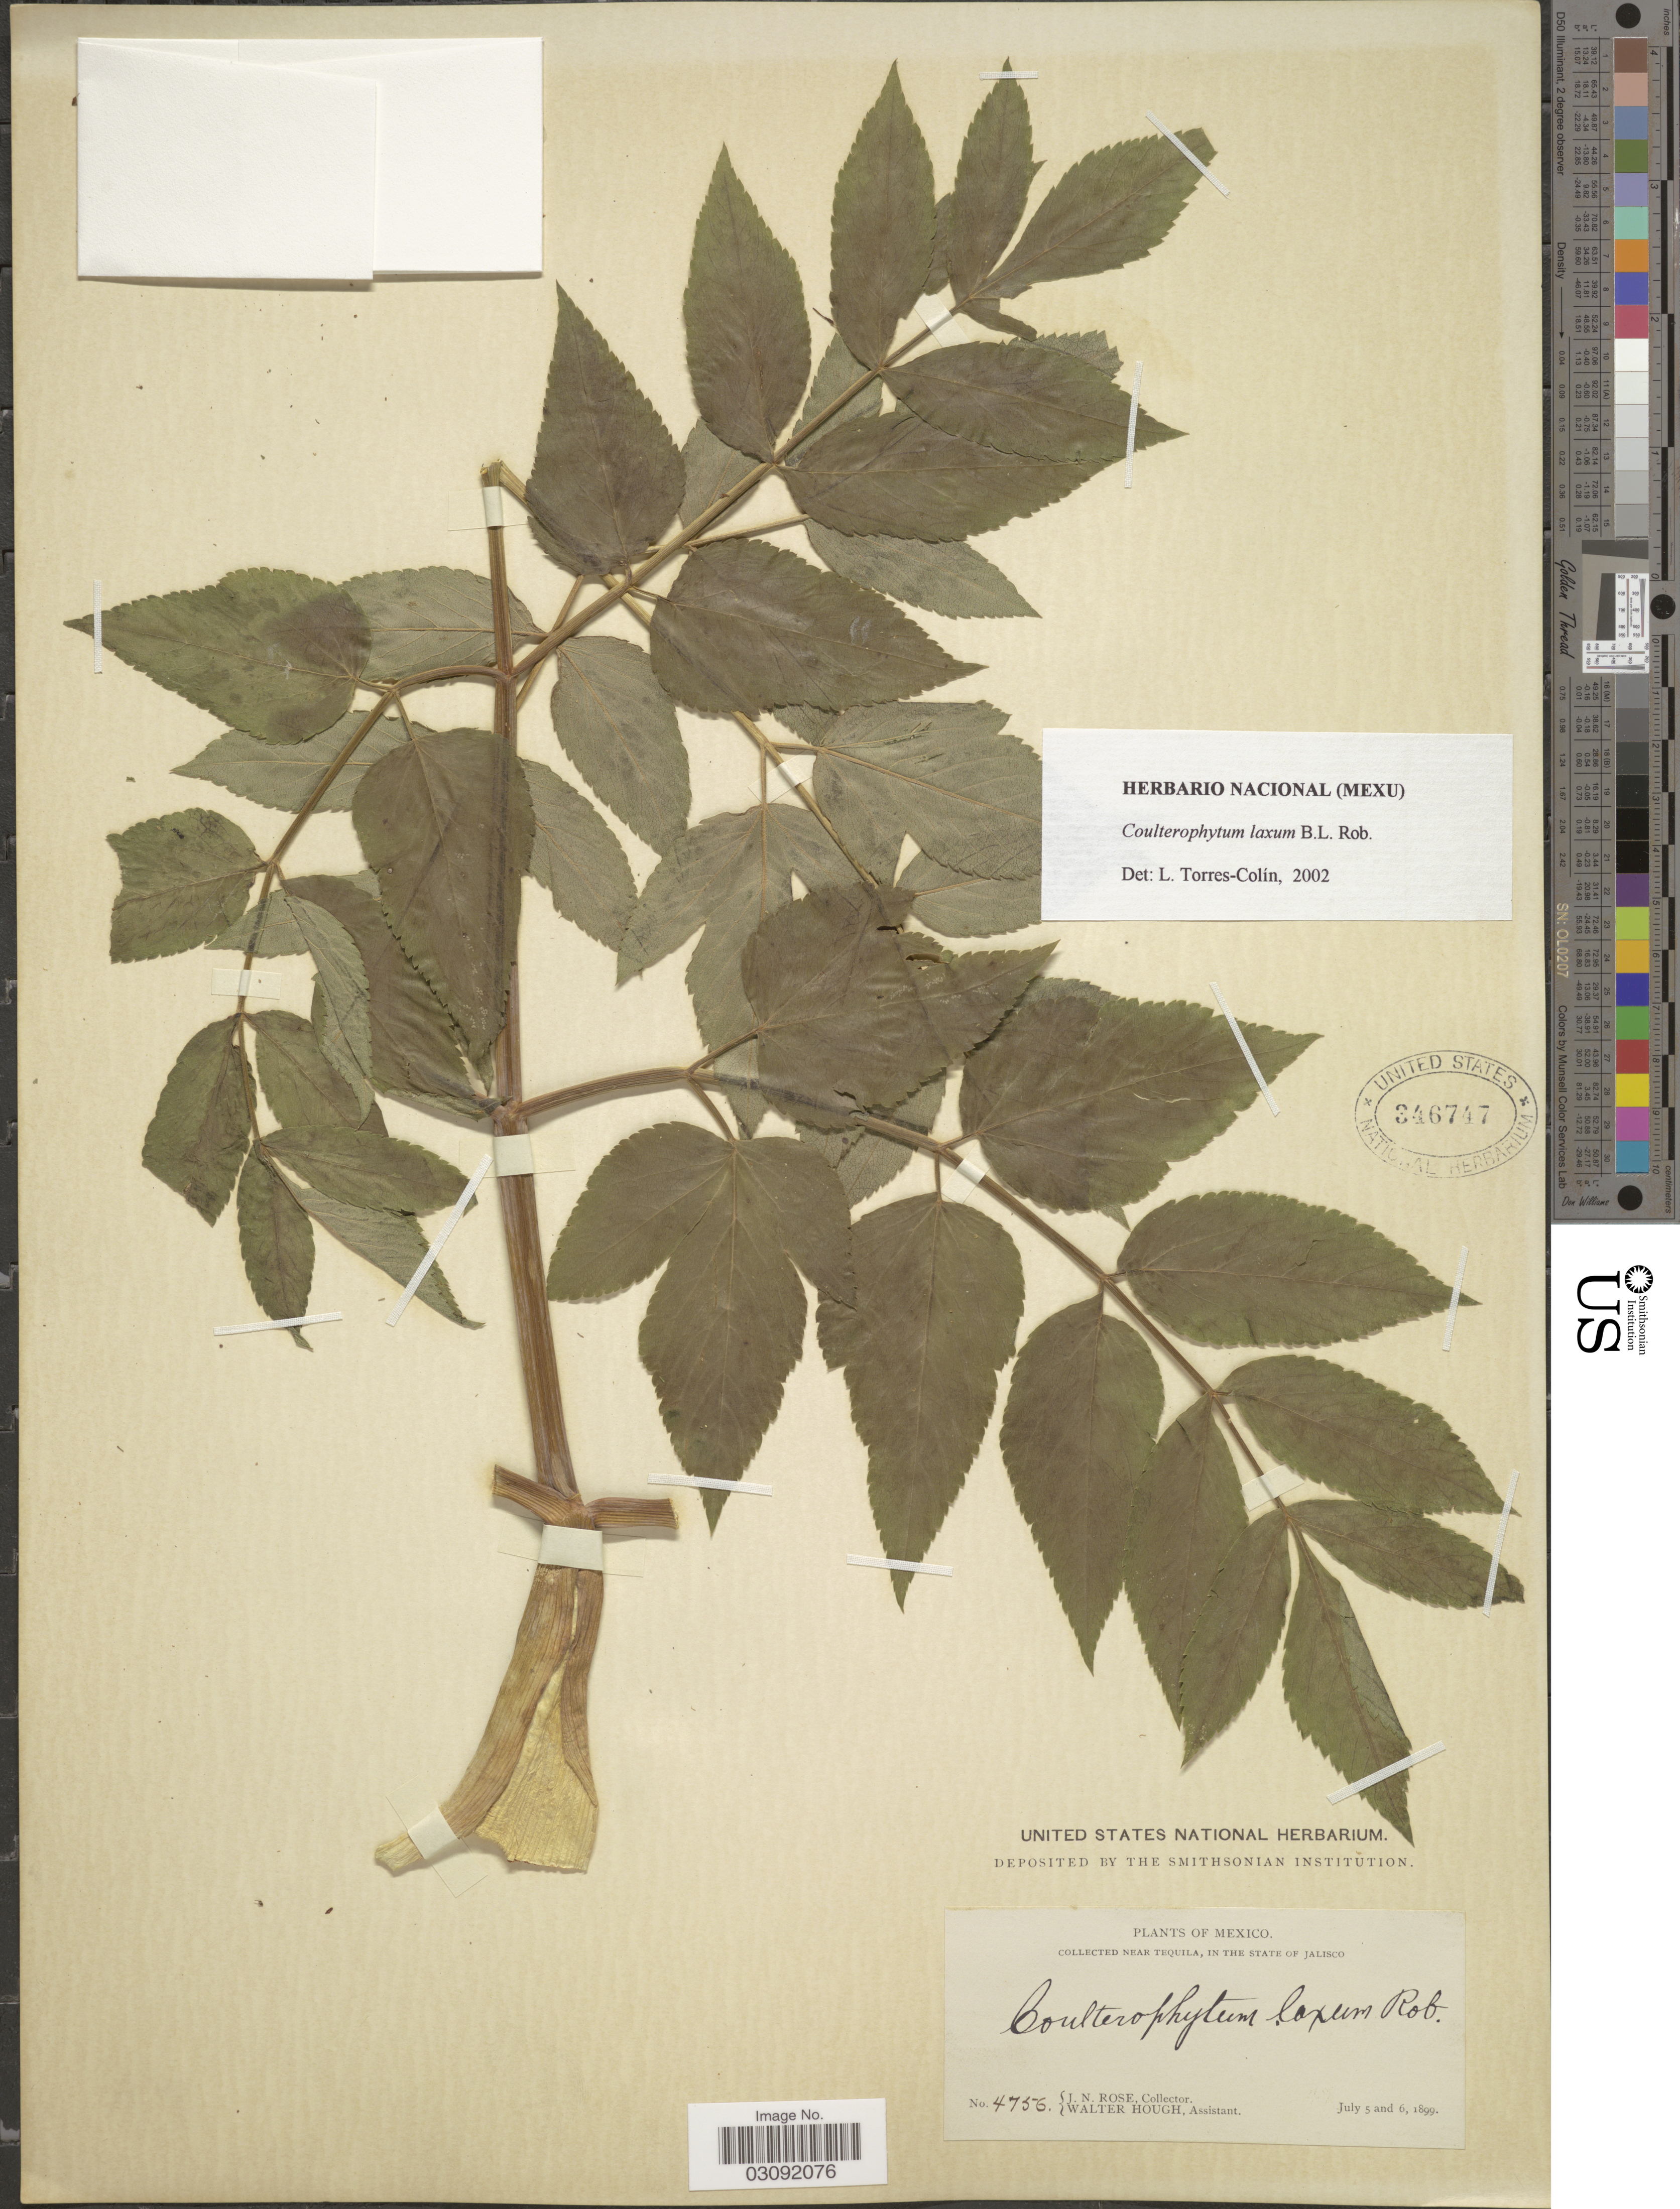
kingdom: Plantae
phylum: Tracheophyta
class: Magnoliopsida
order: Apiales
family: Apiaceae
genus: Coulterophytum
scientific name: Coulterophytum laxum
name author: B.L. Rob.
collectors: J. N. Rose & W. Hough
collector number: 4756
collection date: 1899-07-05/1899-07-06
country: Mexico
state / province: Jalisco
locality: Near Tequila, in the State of Jalisco.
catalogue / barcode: US 346747